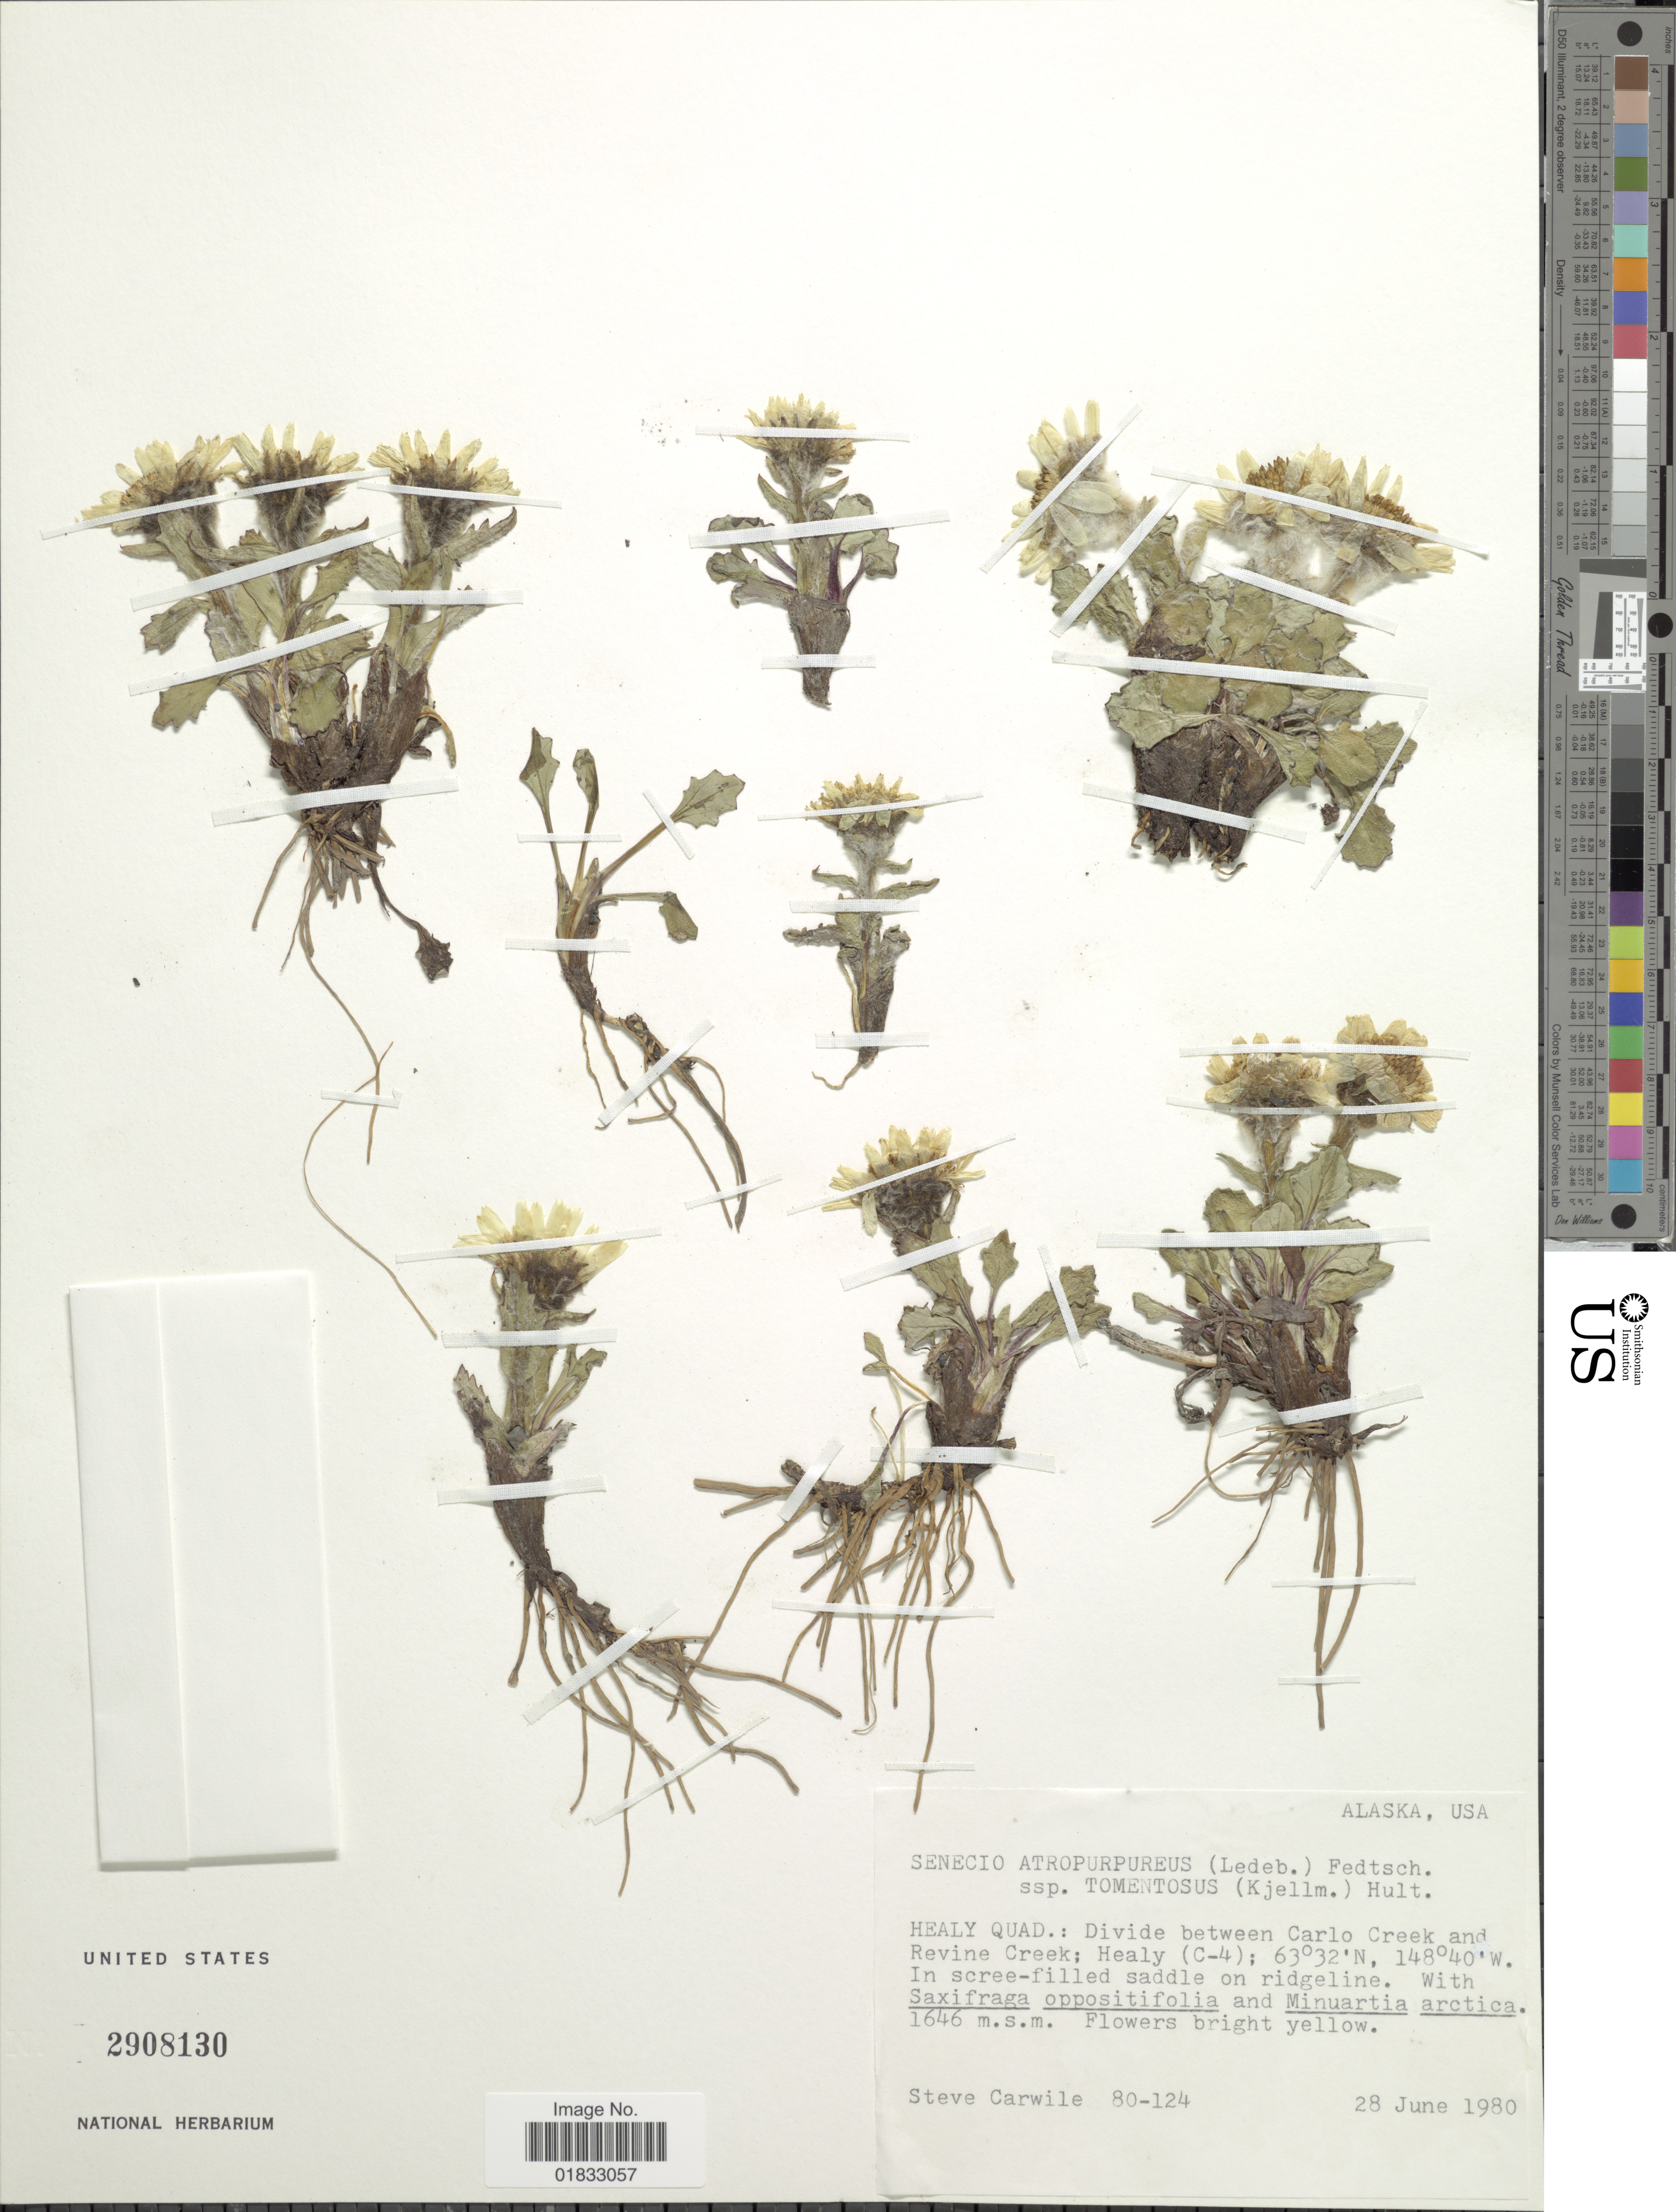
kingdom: Plantae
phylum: Tracheophyta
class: Magnoliopsida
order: Asterales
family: Asteraceae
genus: Tephroseris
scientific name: Tephroseris kjellmanii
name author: (A.E. Porsild) Holub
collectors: S. Carwile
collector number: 80-124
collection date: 1980-06-28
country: United States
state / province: Alaska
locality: Healy Quad: Divide between Carlo Creek and Revine Creek; Healy (C-4)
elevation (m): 1646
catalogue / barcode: US 2908130